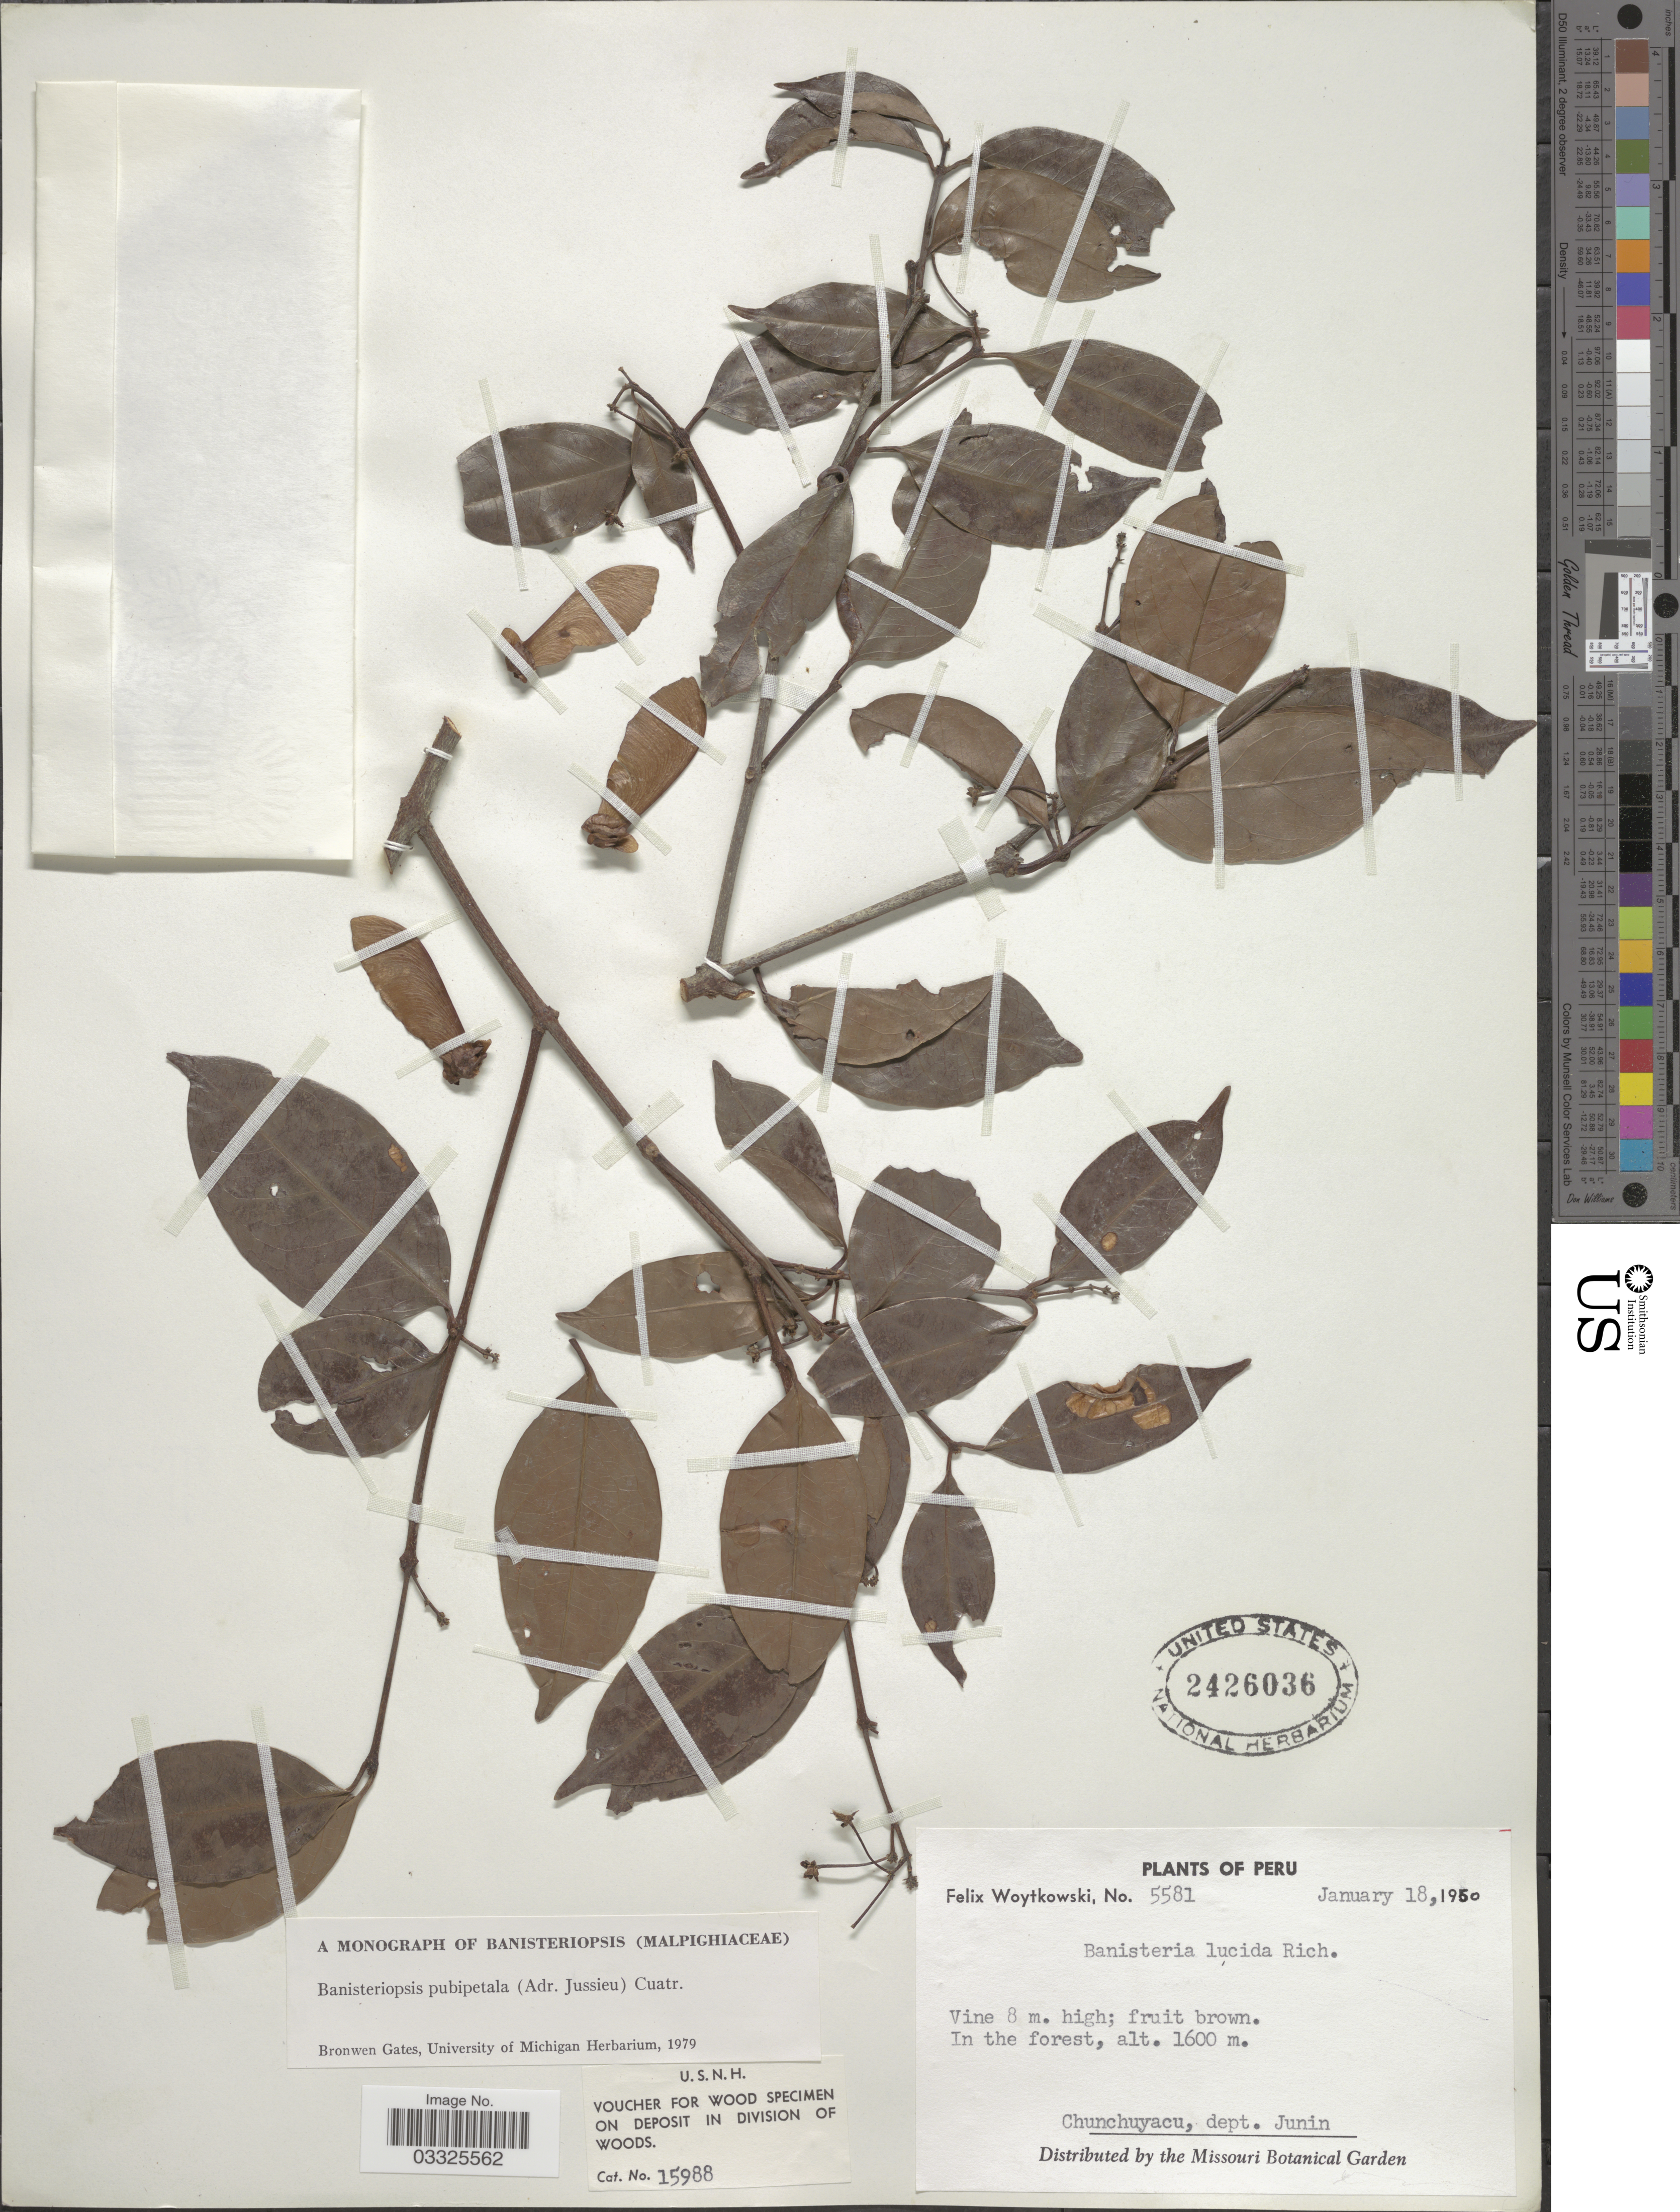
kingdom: Plantae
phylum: Tracheophyta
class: Magnoliopsida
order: Malpighiales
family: Malpighiaceae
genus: Banisteriopsis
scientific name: Banisteriopsis pubipetala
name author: (A. Juss.) Cuatrec.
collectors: F. Woytkowski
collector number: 5581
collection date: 1960-01-18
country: Peru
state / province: Junín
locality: Chunchuyacu, dept. Junin.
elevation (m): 1600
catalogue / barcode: US 2426036